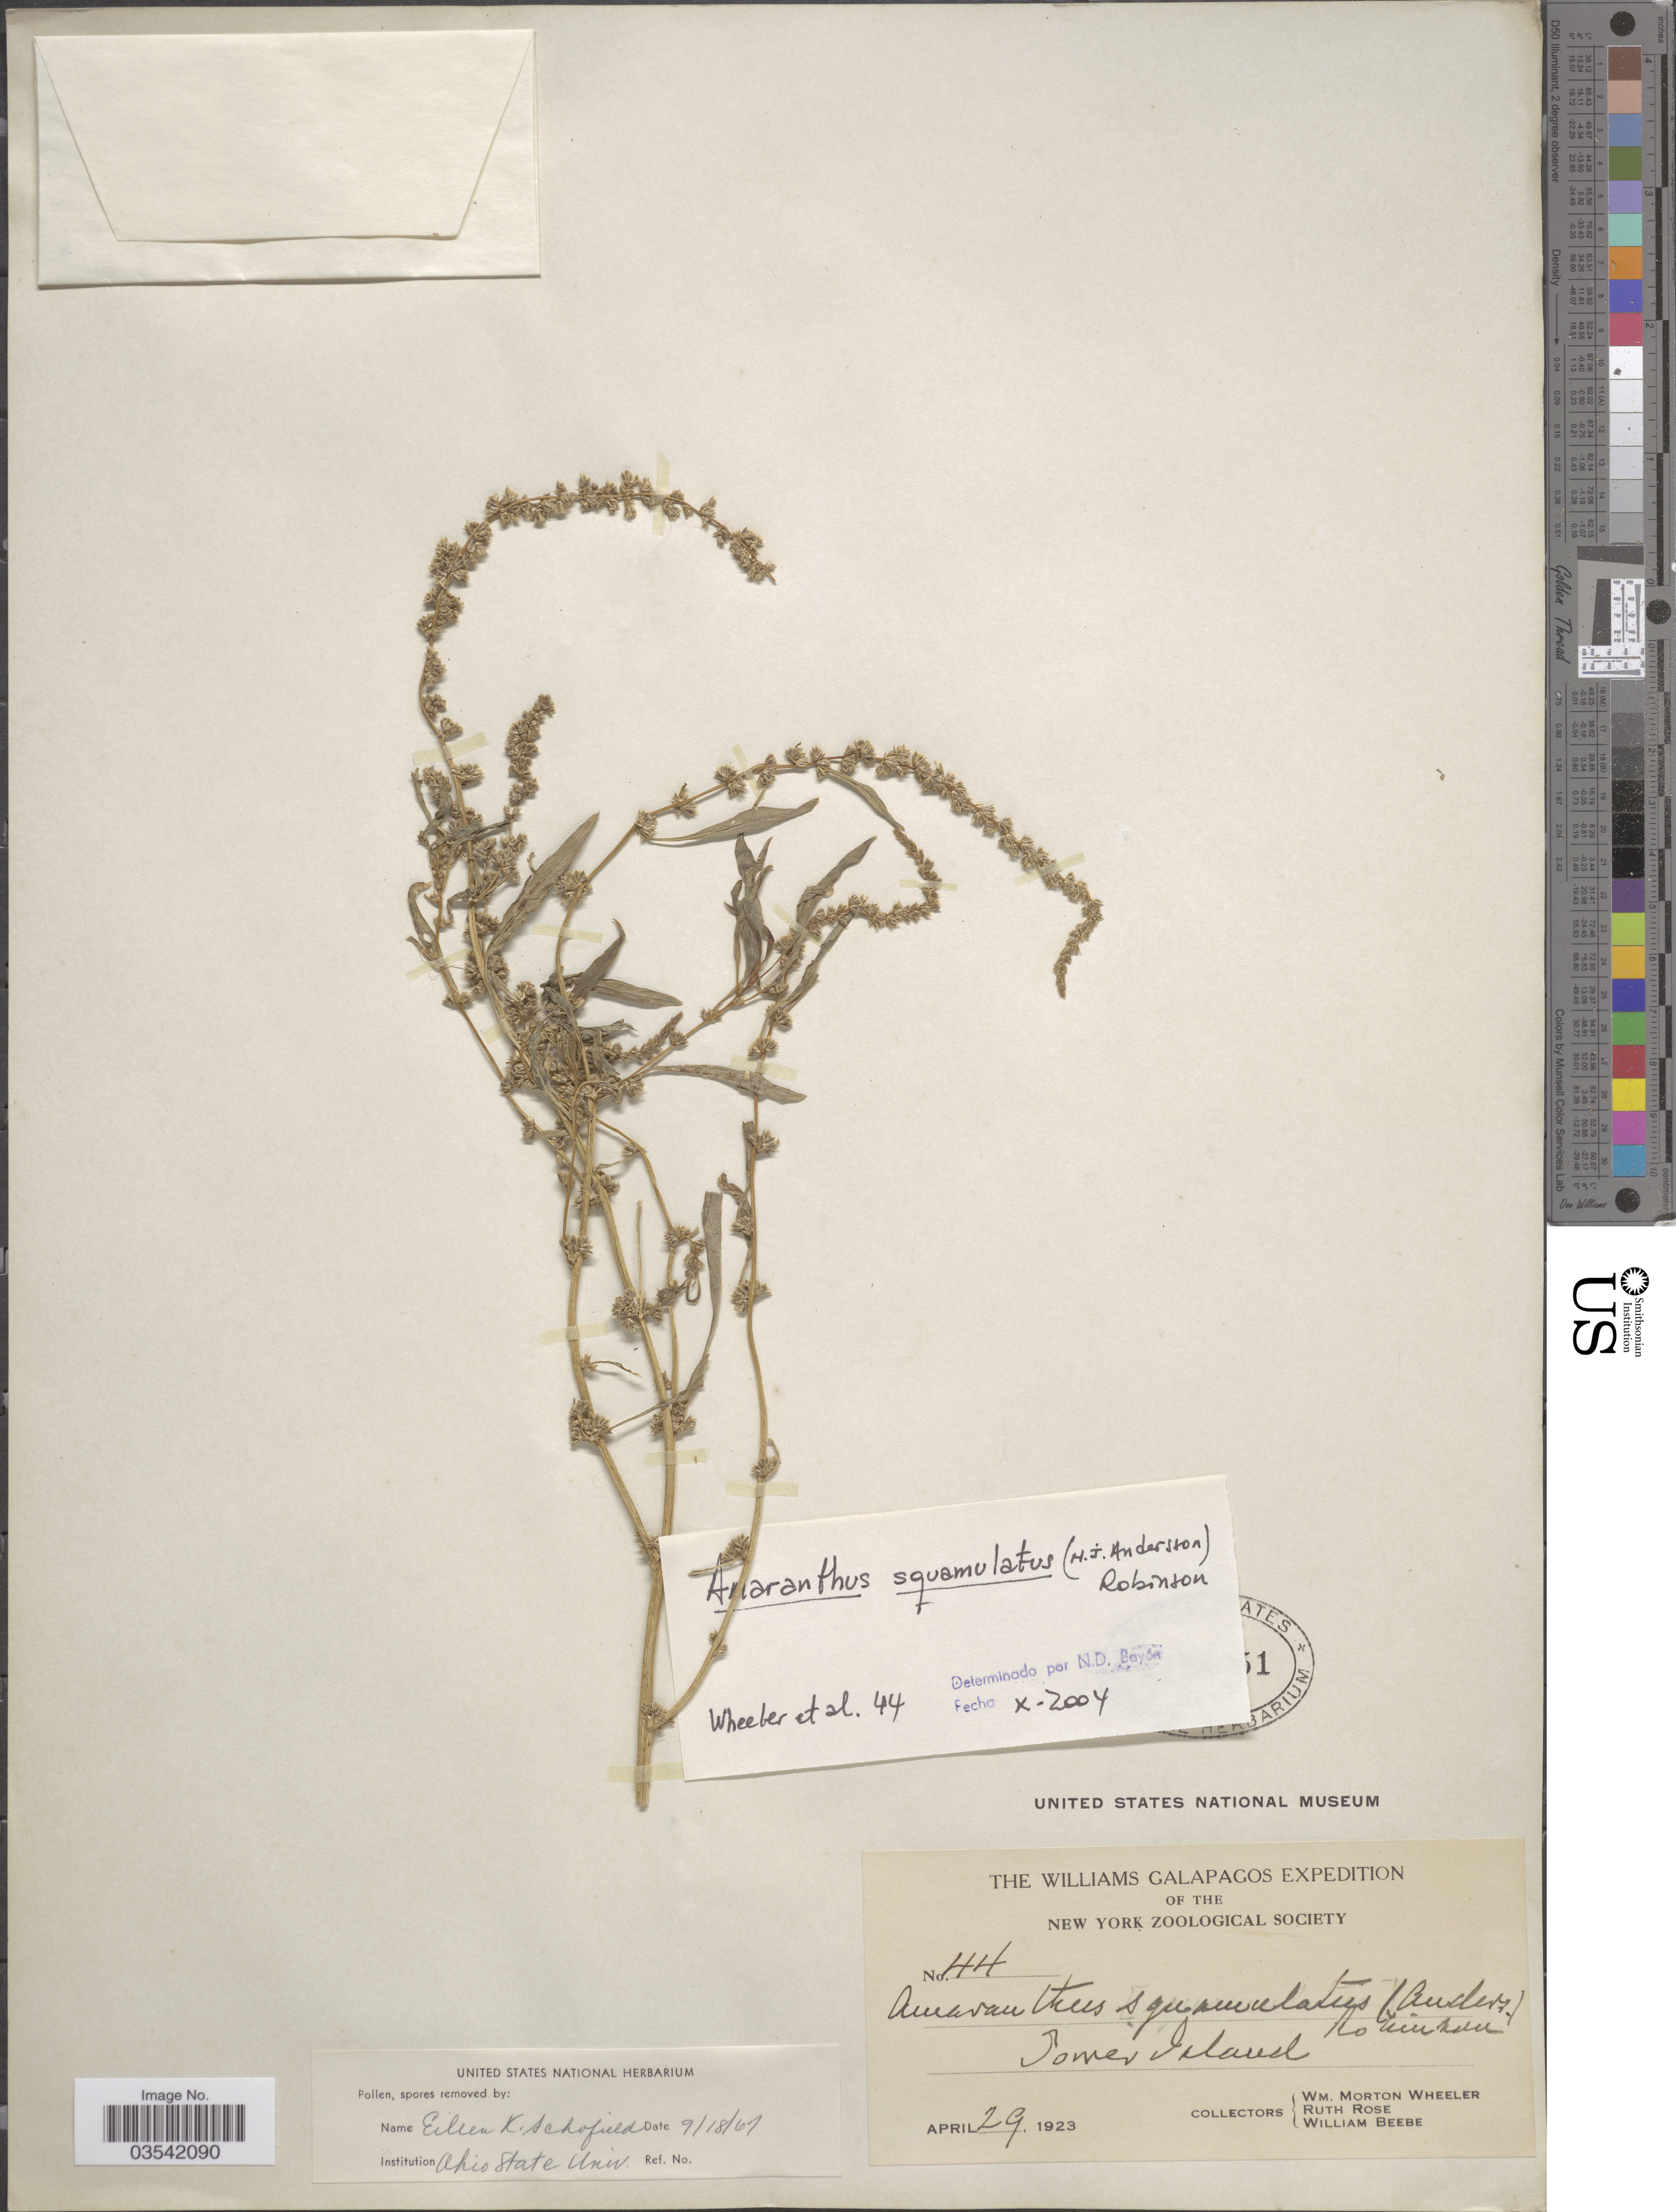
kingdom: Plantae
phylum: Tracheophyta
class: Magnoliopsida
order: Caryophyllales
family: Amaranthaceae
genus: Amaranthus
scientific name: Amaranthus squamulatus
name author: (Andersson) B.L. Rob.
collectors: W. Wheeler, R. Rose & W. Beebe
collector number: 44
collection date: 1923-04-29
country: Ecuador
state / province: Colón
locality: Galapagos Tower Island.